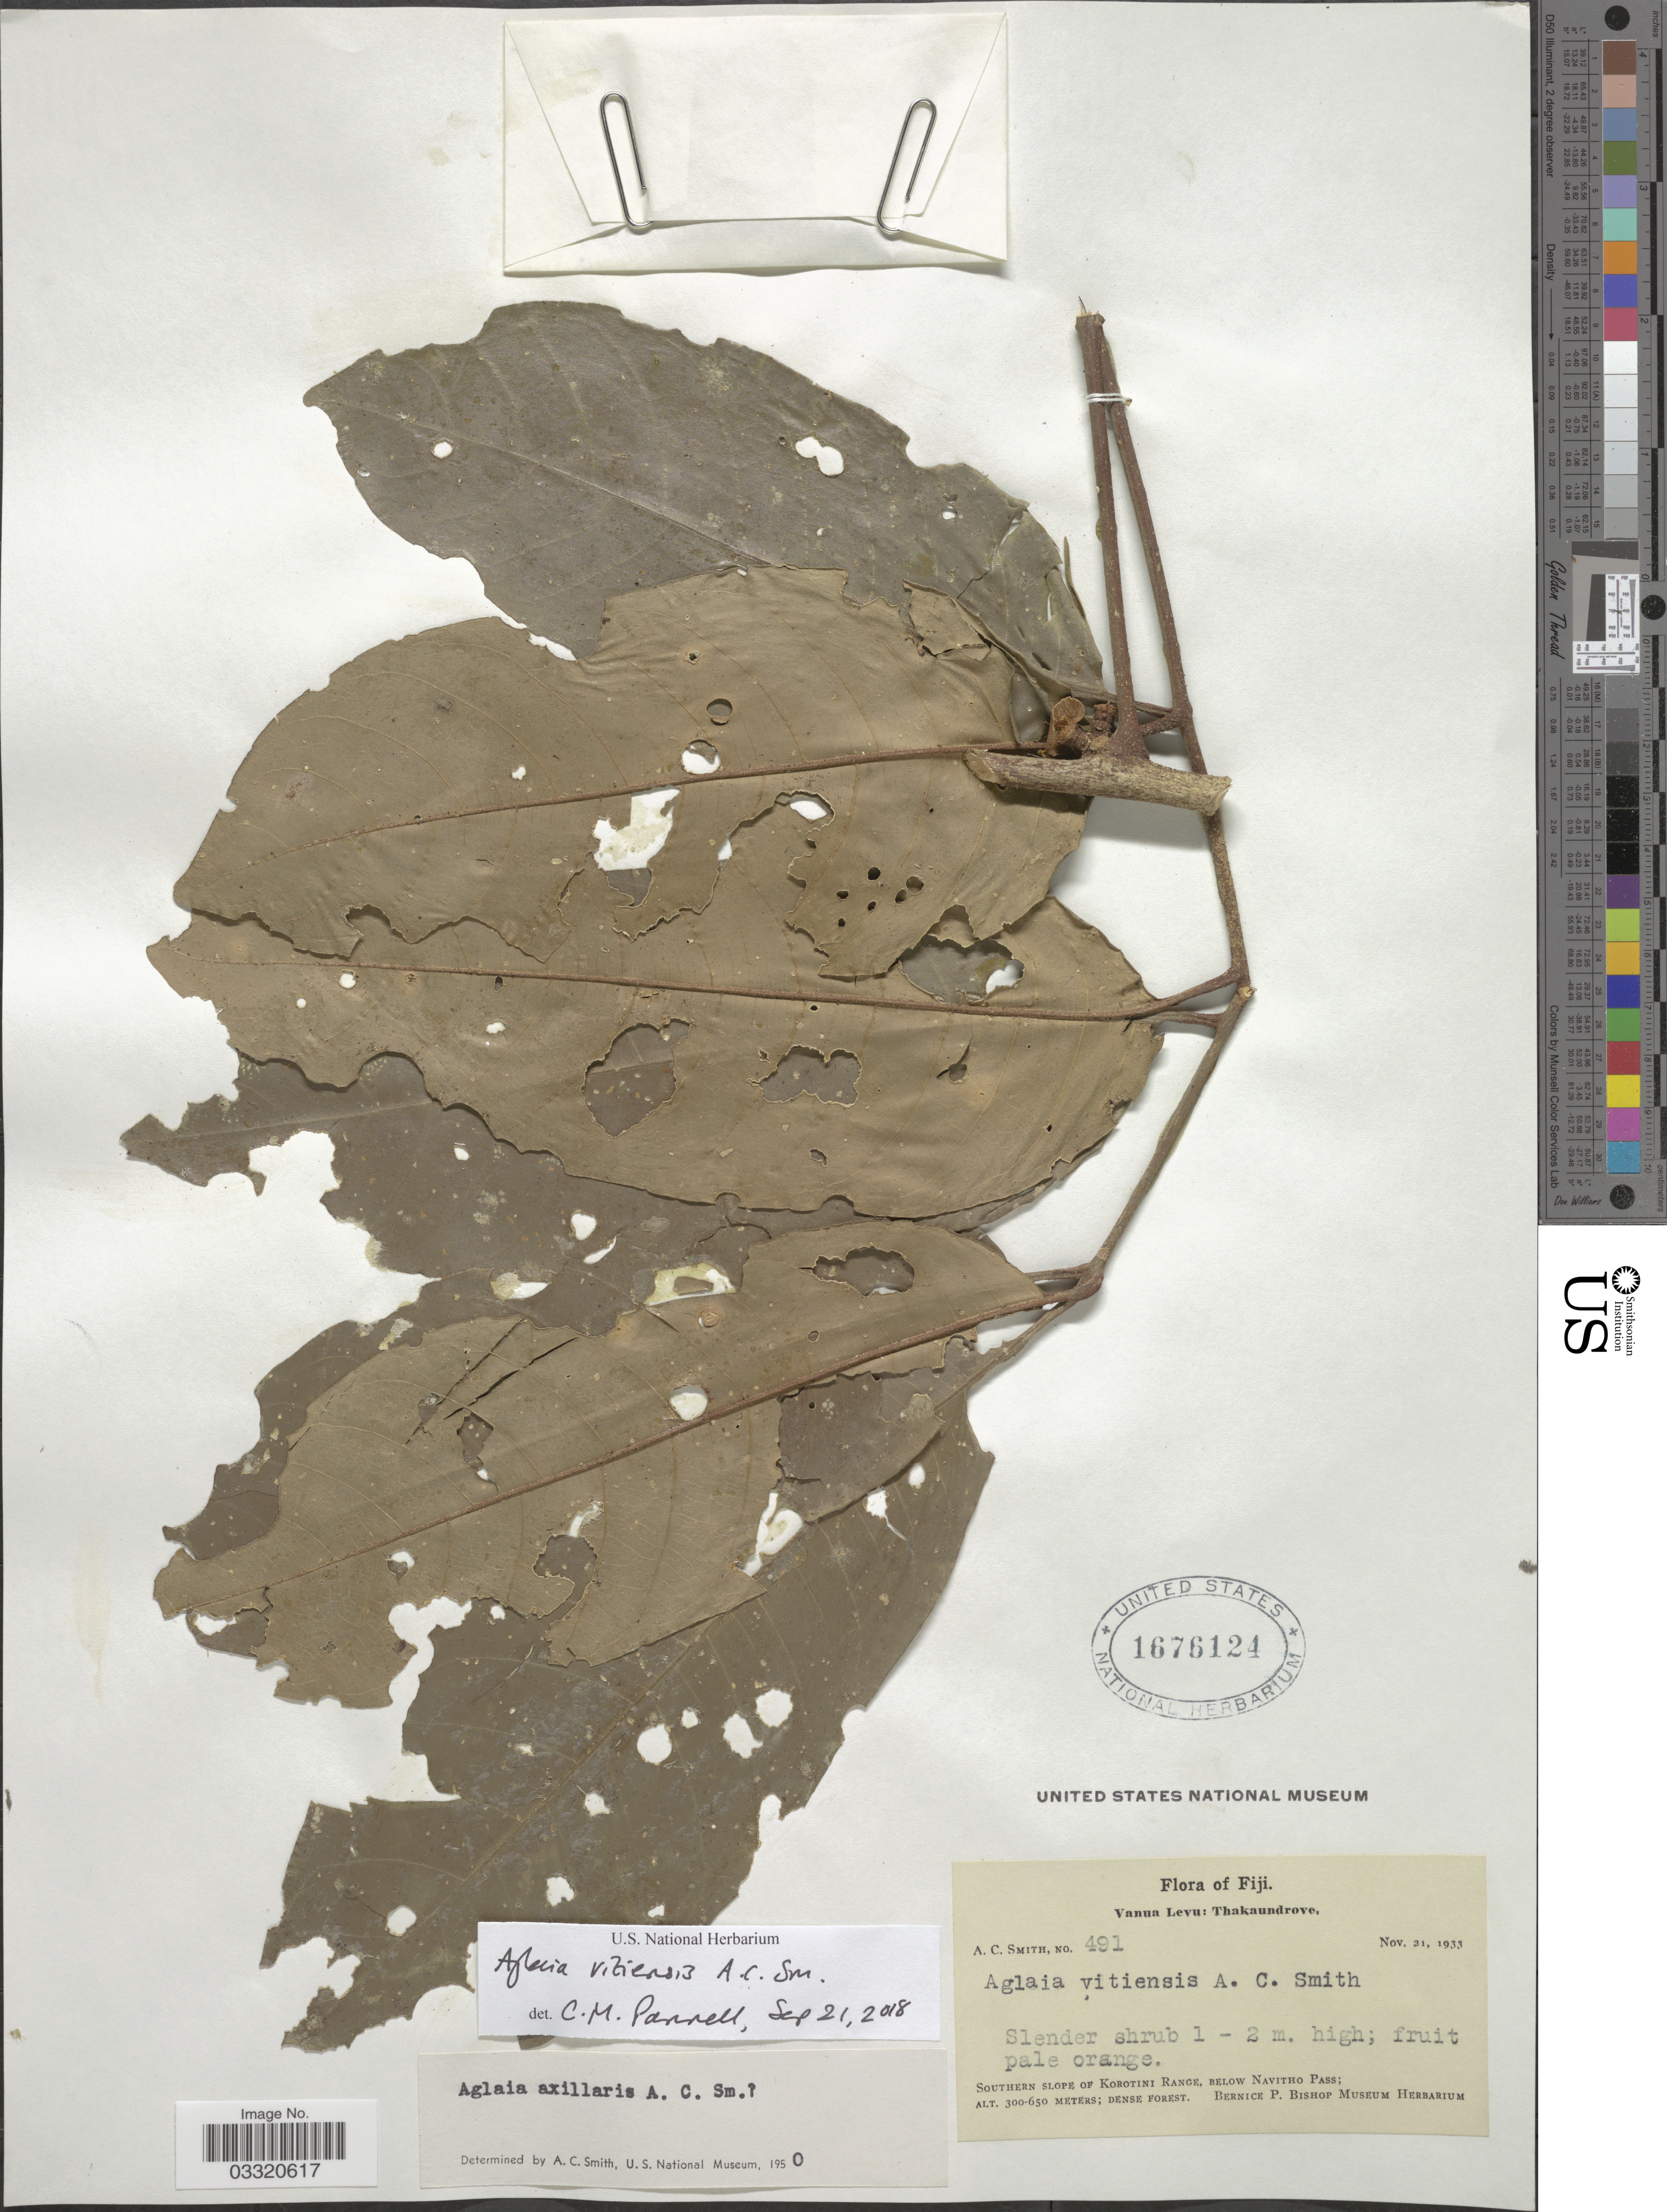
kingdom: Plantae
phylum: Tracheophyta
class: Magnoliopsida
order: Sapindales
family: Meliaceae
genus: Aglaia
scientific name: Aglaia vitiensis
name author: A.C. Sm.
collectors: A. C. Smith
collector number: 491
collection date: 1933-11-21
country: Fiji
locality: Vanua Levu: Thakaundrove. Southern slope of Korotini Range, below Navitho Pass.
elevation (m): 300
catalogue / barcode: US 1676124